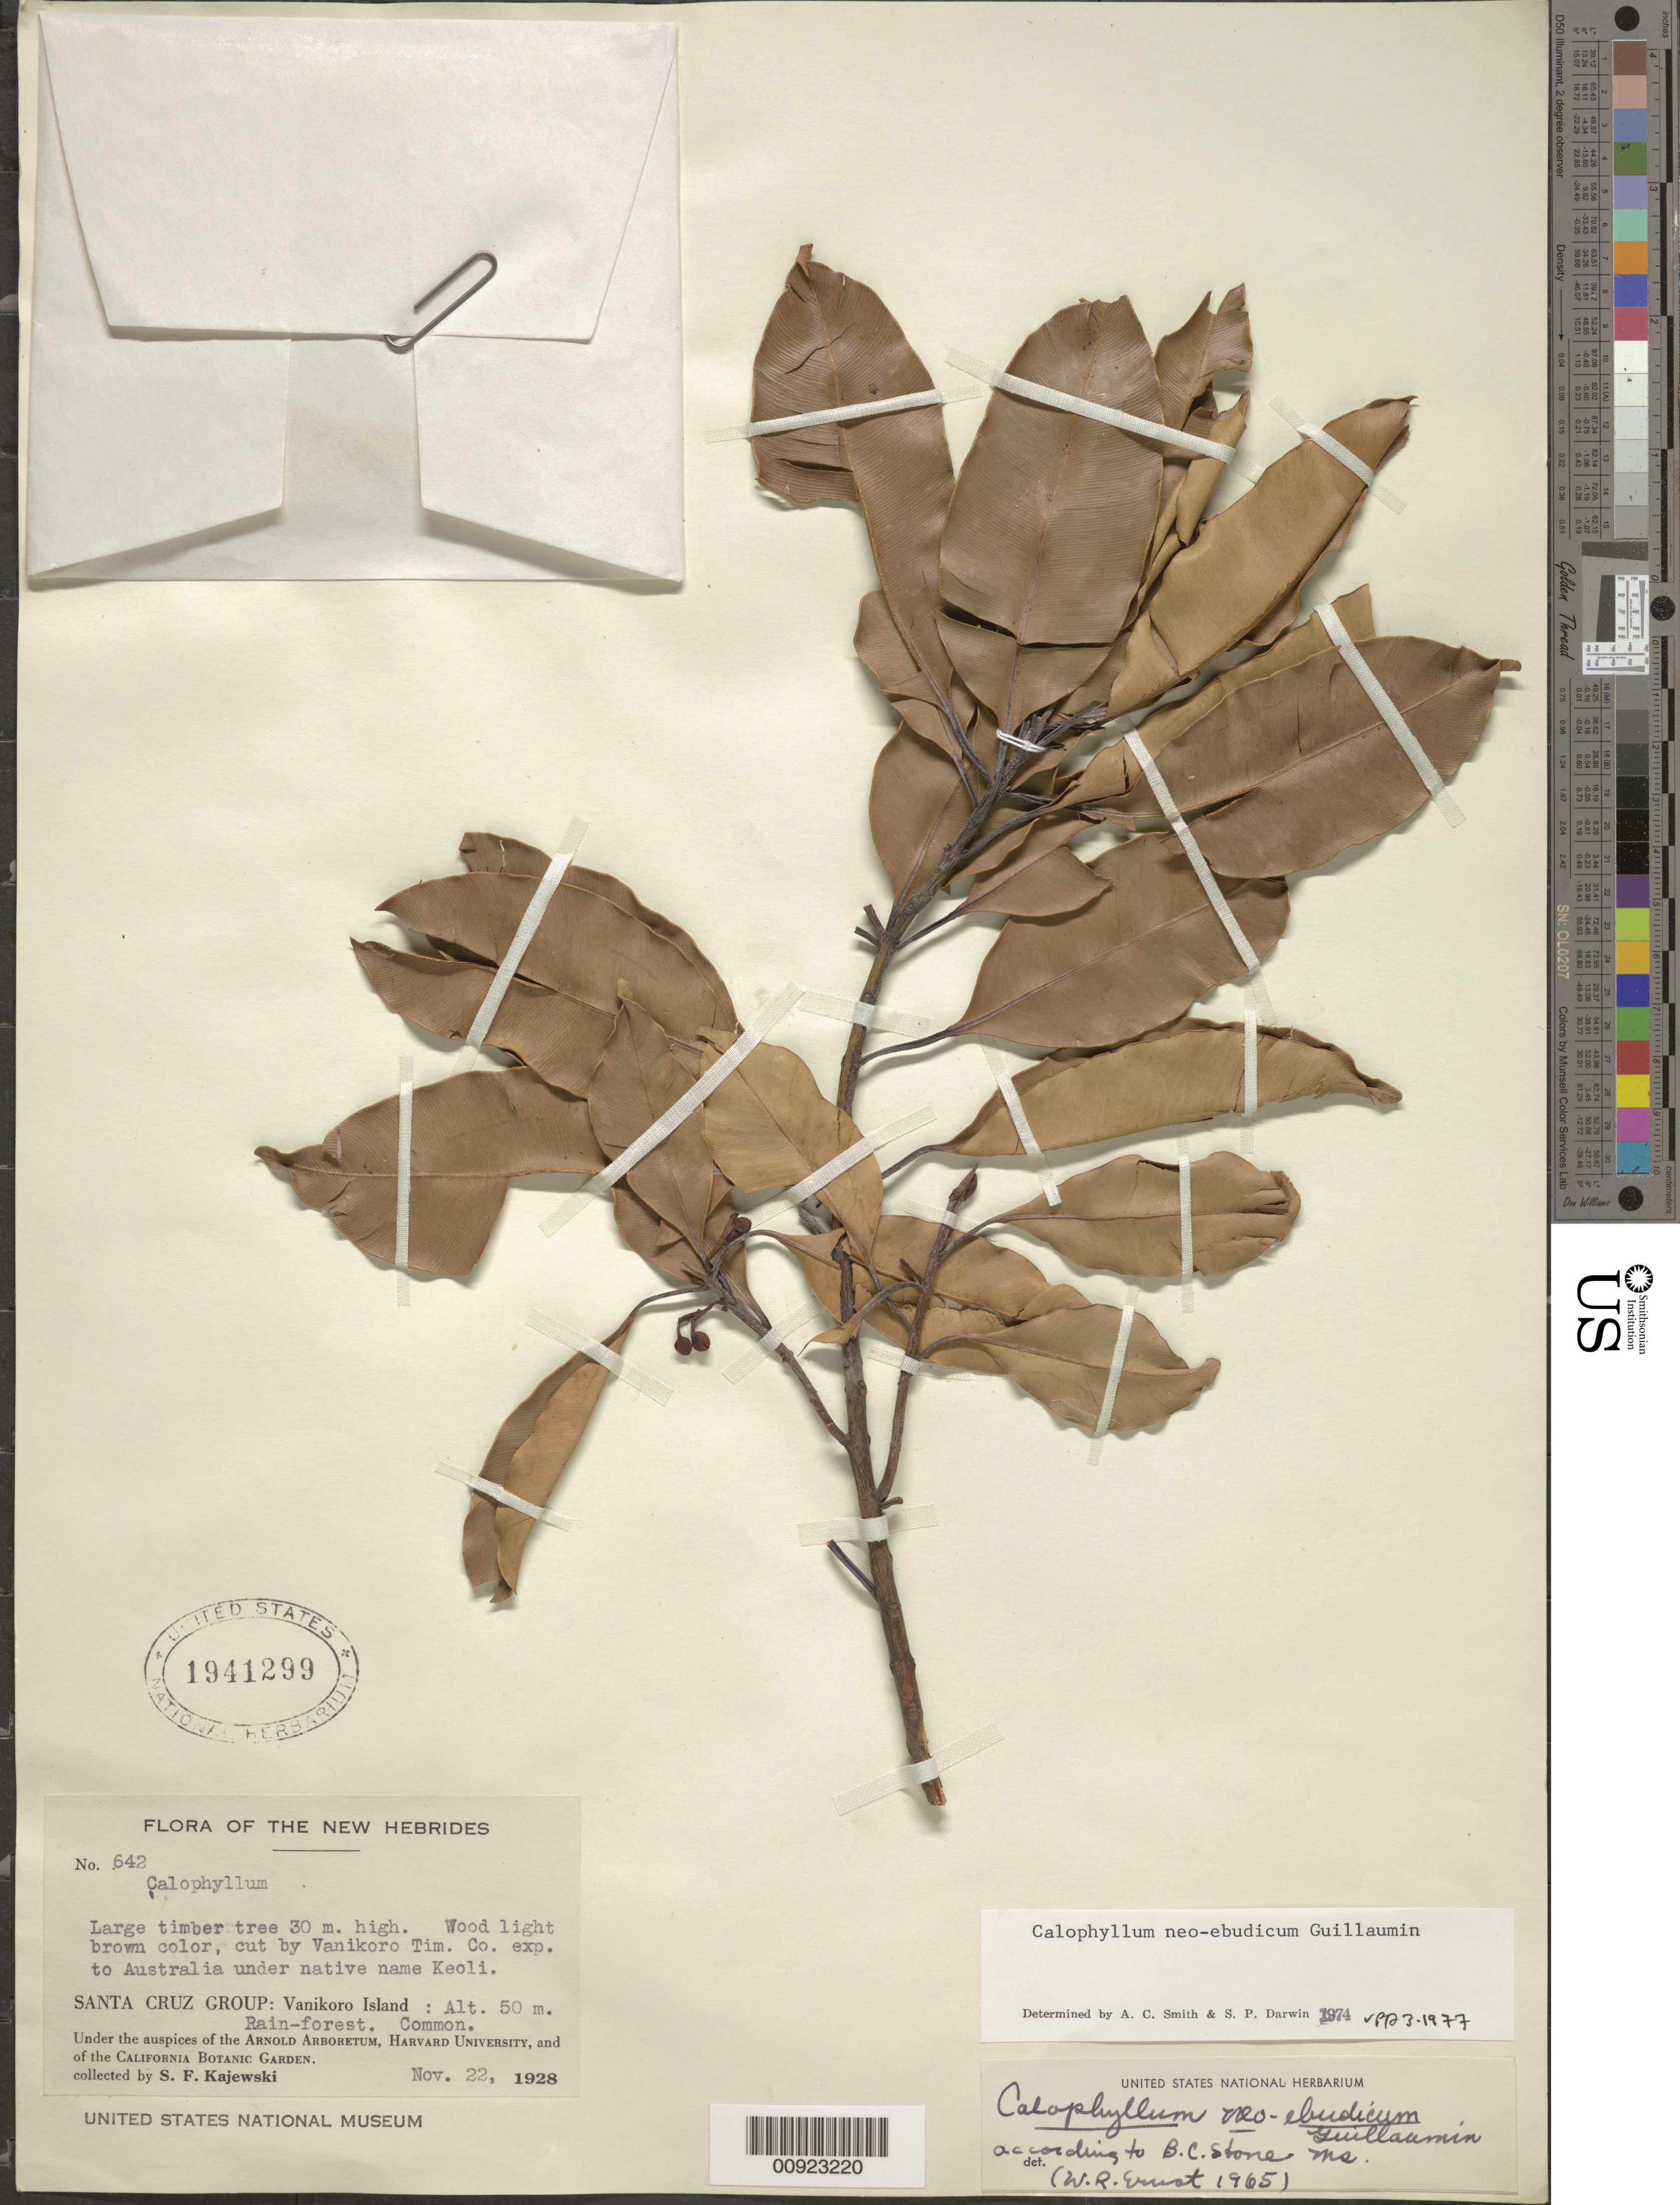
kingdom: Plantae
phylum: Tracheophyta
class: Magnoliopsida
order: Malpighiales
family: Calophyllaceae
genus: Calophyllum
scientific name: Calophyllum neoebudicum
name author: Guillaumin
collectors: S. Kajewski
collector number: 642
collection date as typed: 22 Nov 1928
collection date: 1928-11-22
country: Solomon Islands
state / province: Temotu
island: Vanikolo [Vanikoro]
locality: Rain-forest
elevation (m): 50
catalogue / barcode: US 1941299